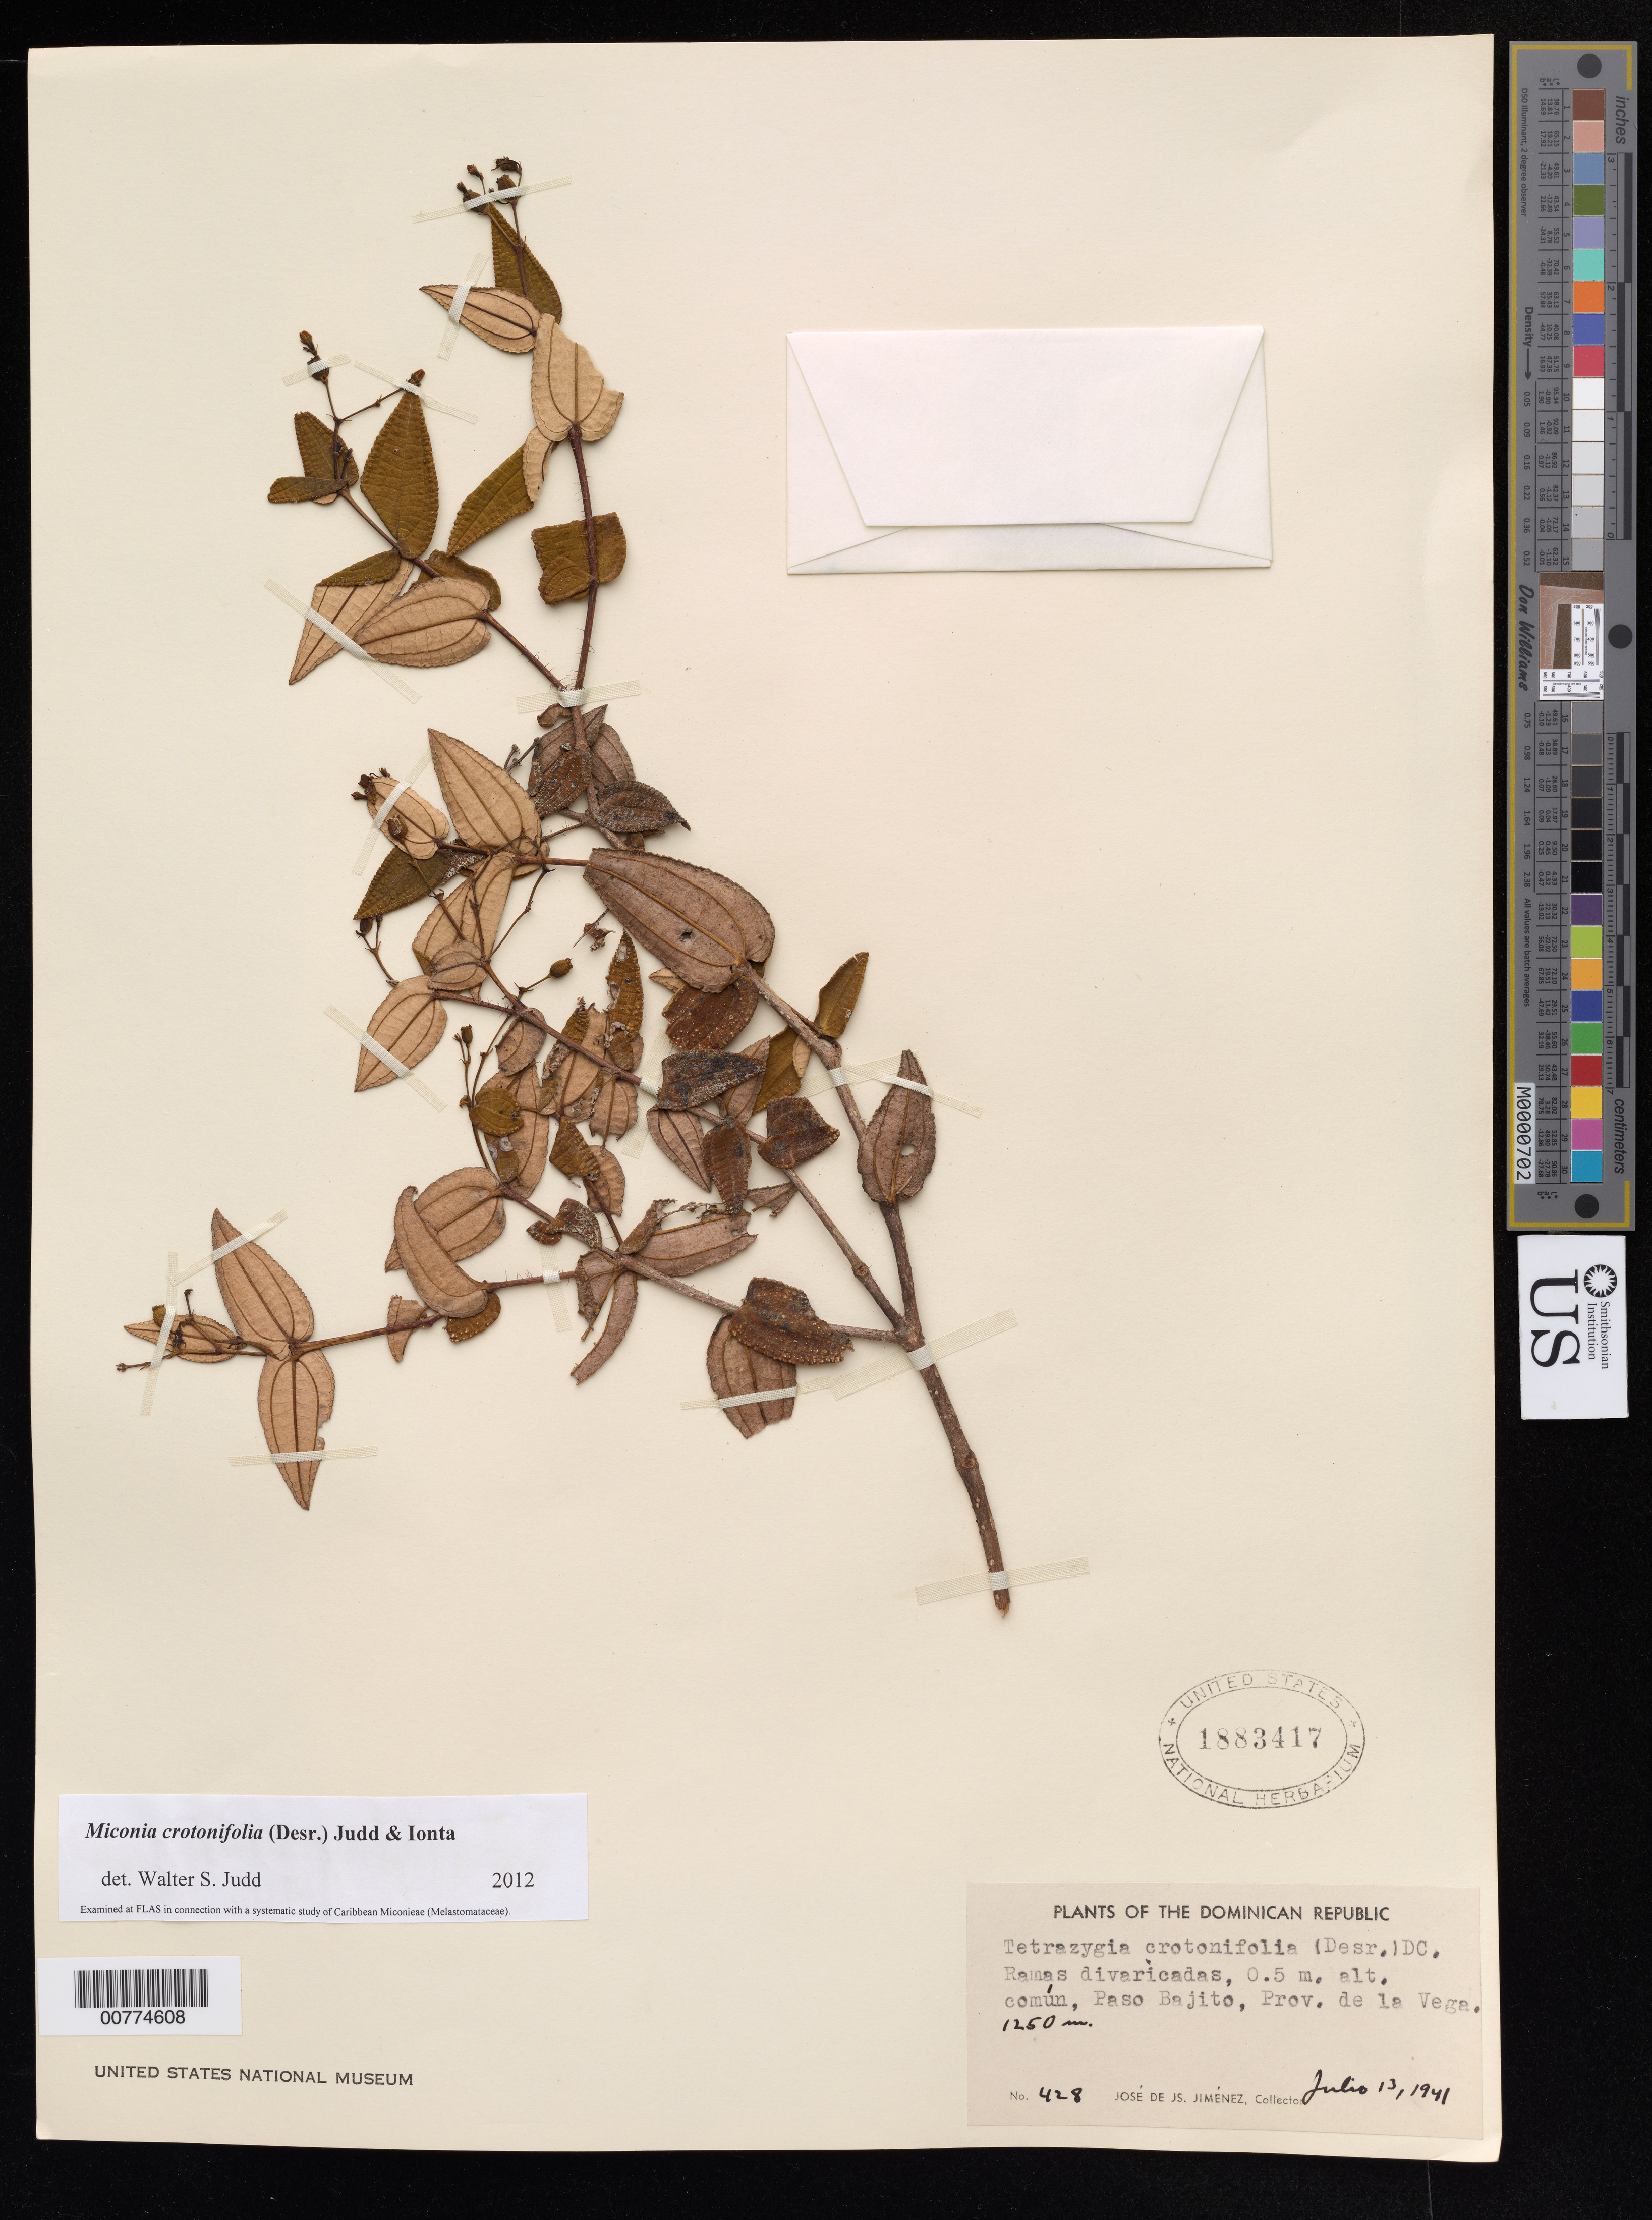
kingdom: Plantae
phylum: Tracheophyta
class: Magnoliopsida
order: Myrtales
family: Melastomataceae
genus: Miconia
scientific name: Miconia crotonifolia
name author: (Desr.) Judd & Ionta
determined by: Judd, Walter S.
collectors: J. J. Jiménez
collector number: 428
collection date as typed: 13 Jul 1941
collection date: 1941-07-13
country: Dominican Republic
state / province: La Vega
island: Hispaniola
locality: Paso Bajito.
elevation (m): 1250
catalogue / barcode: US 1883417